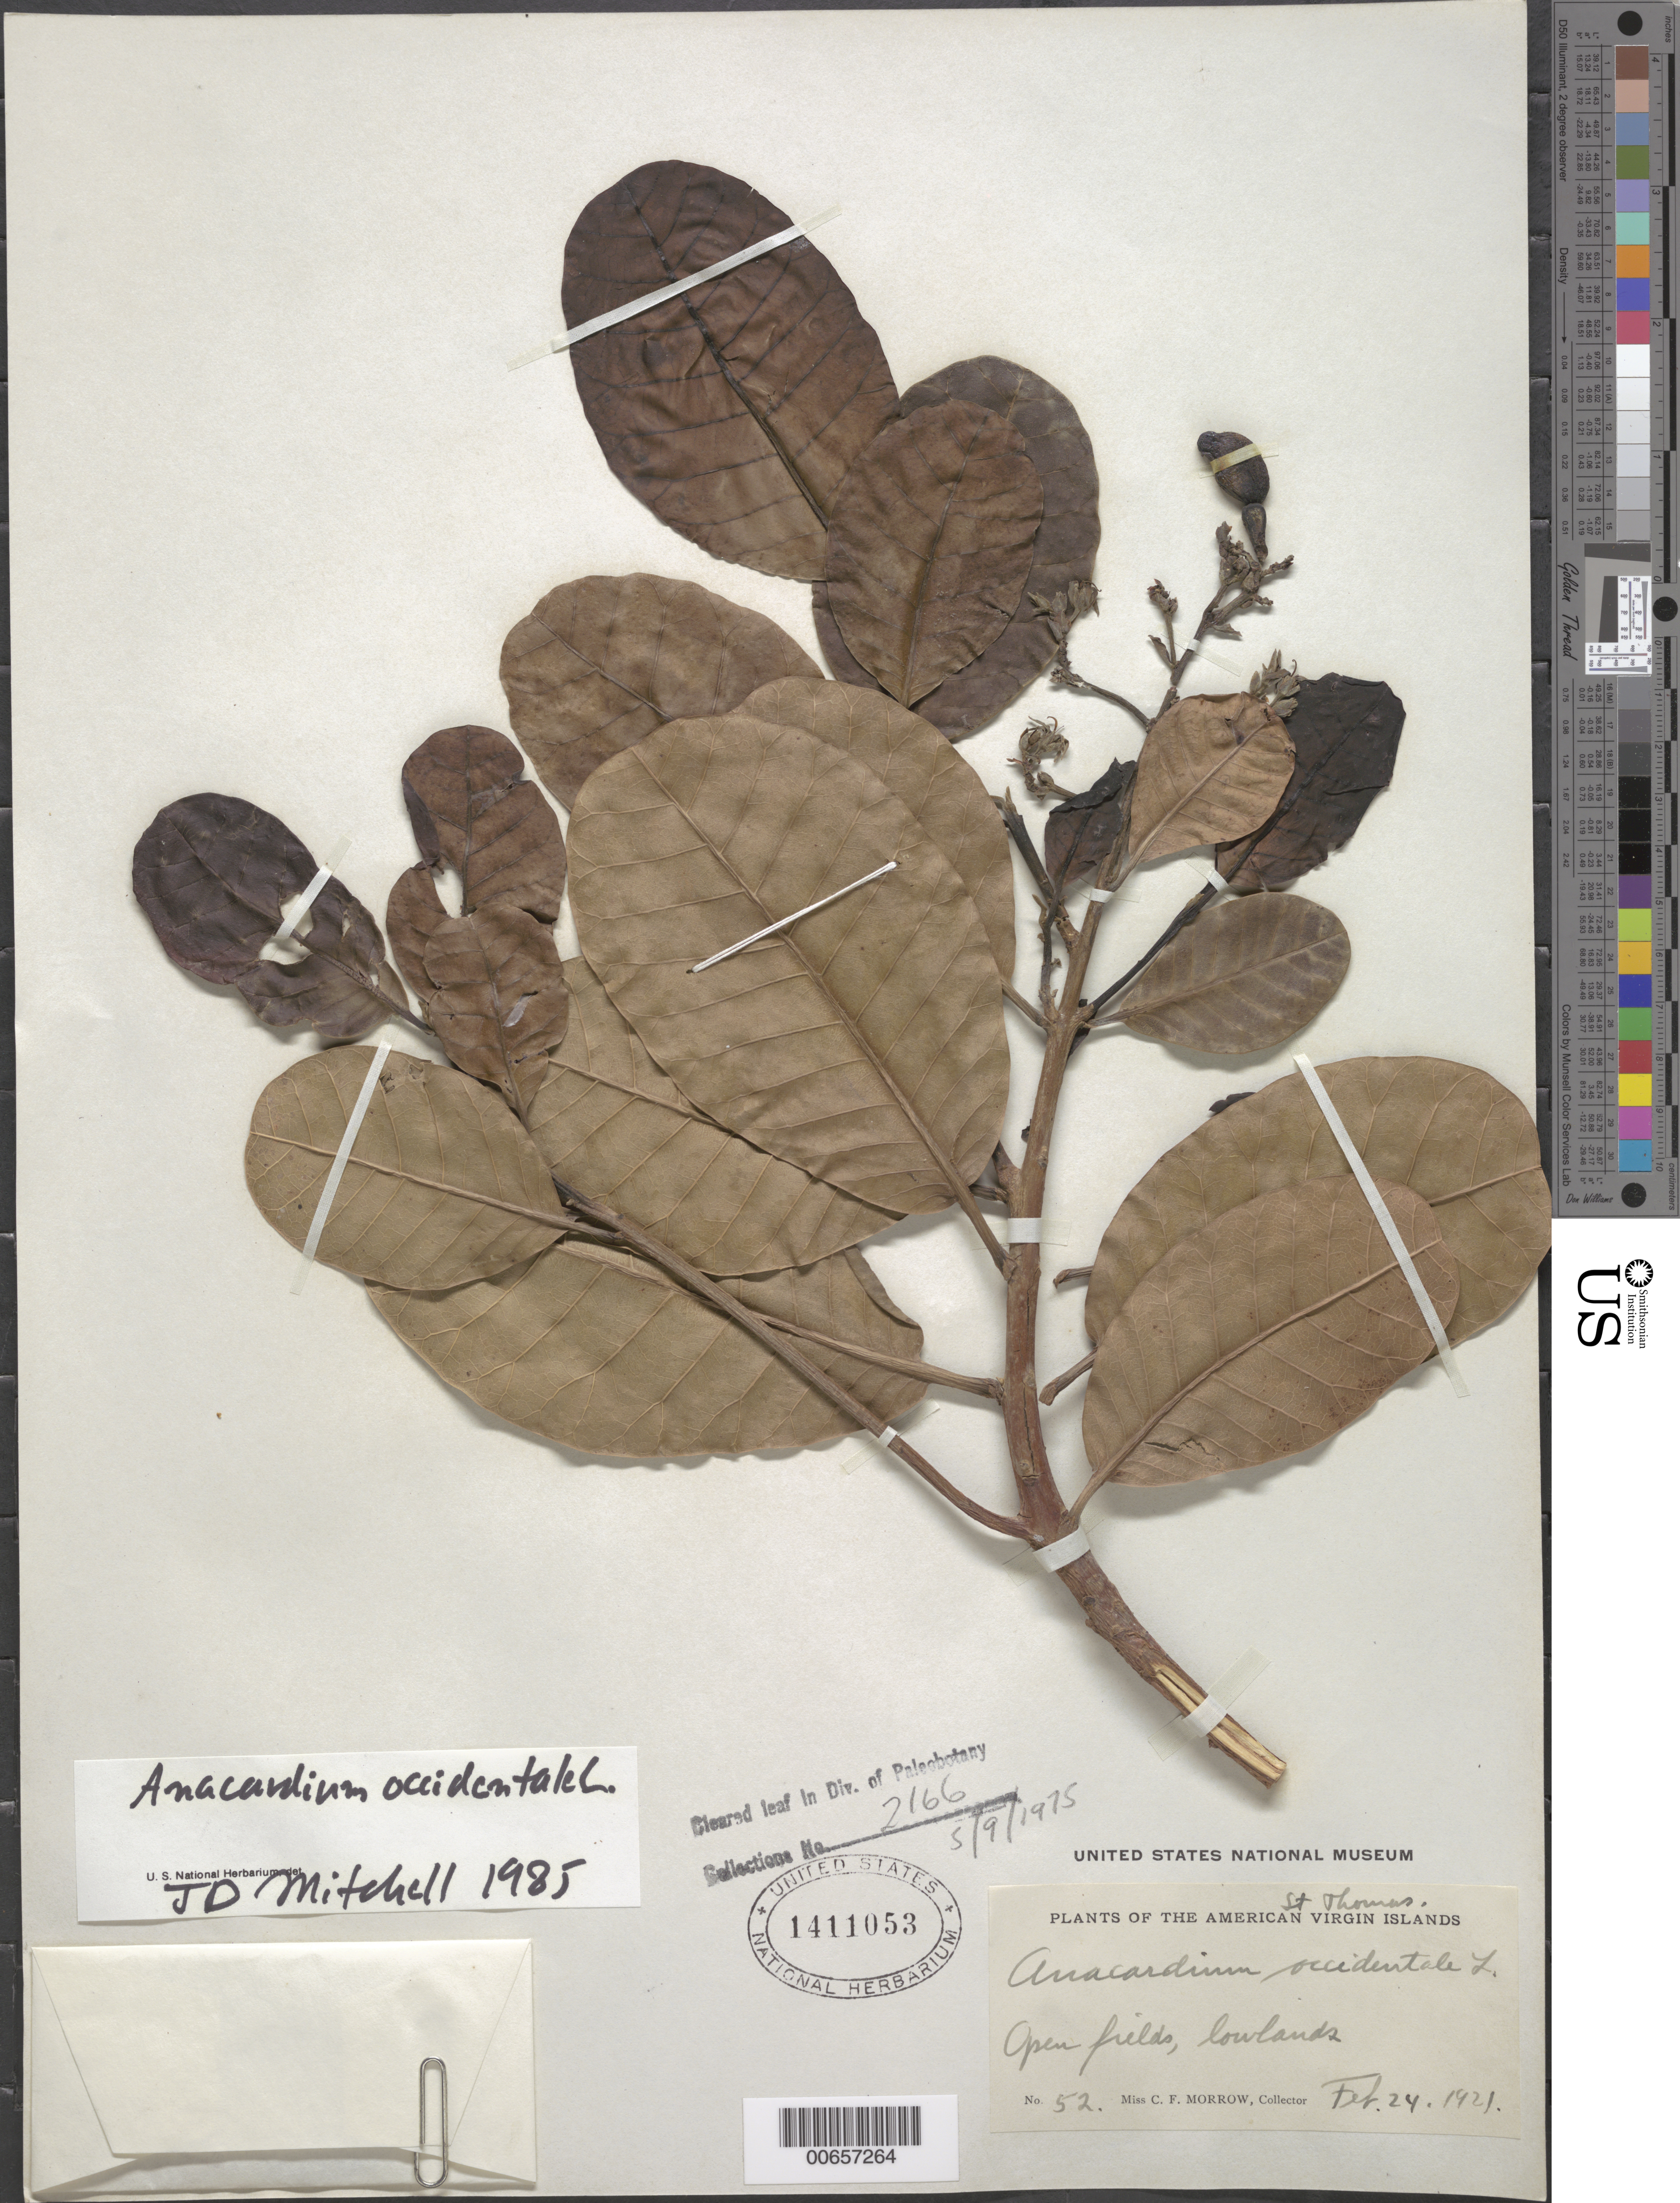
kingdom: Plantae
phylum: Tracheophyta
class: Magnoliopsida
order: Sapindales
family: Anacardiaceae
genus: Anacardium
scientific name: Anacardium occidentale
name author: L.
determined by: Mitchell, John D.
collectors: C. Morrow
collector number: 52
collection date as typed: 24 Feb 1921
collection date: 1921-02-24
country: U.S. Virgin Islands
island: St. Thomas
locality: Lowlands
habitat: Open fields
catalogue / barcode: US 1411053